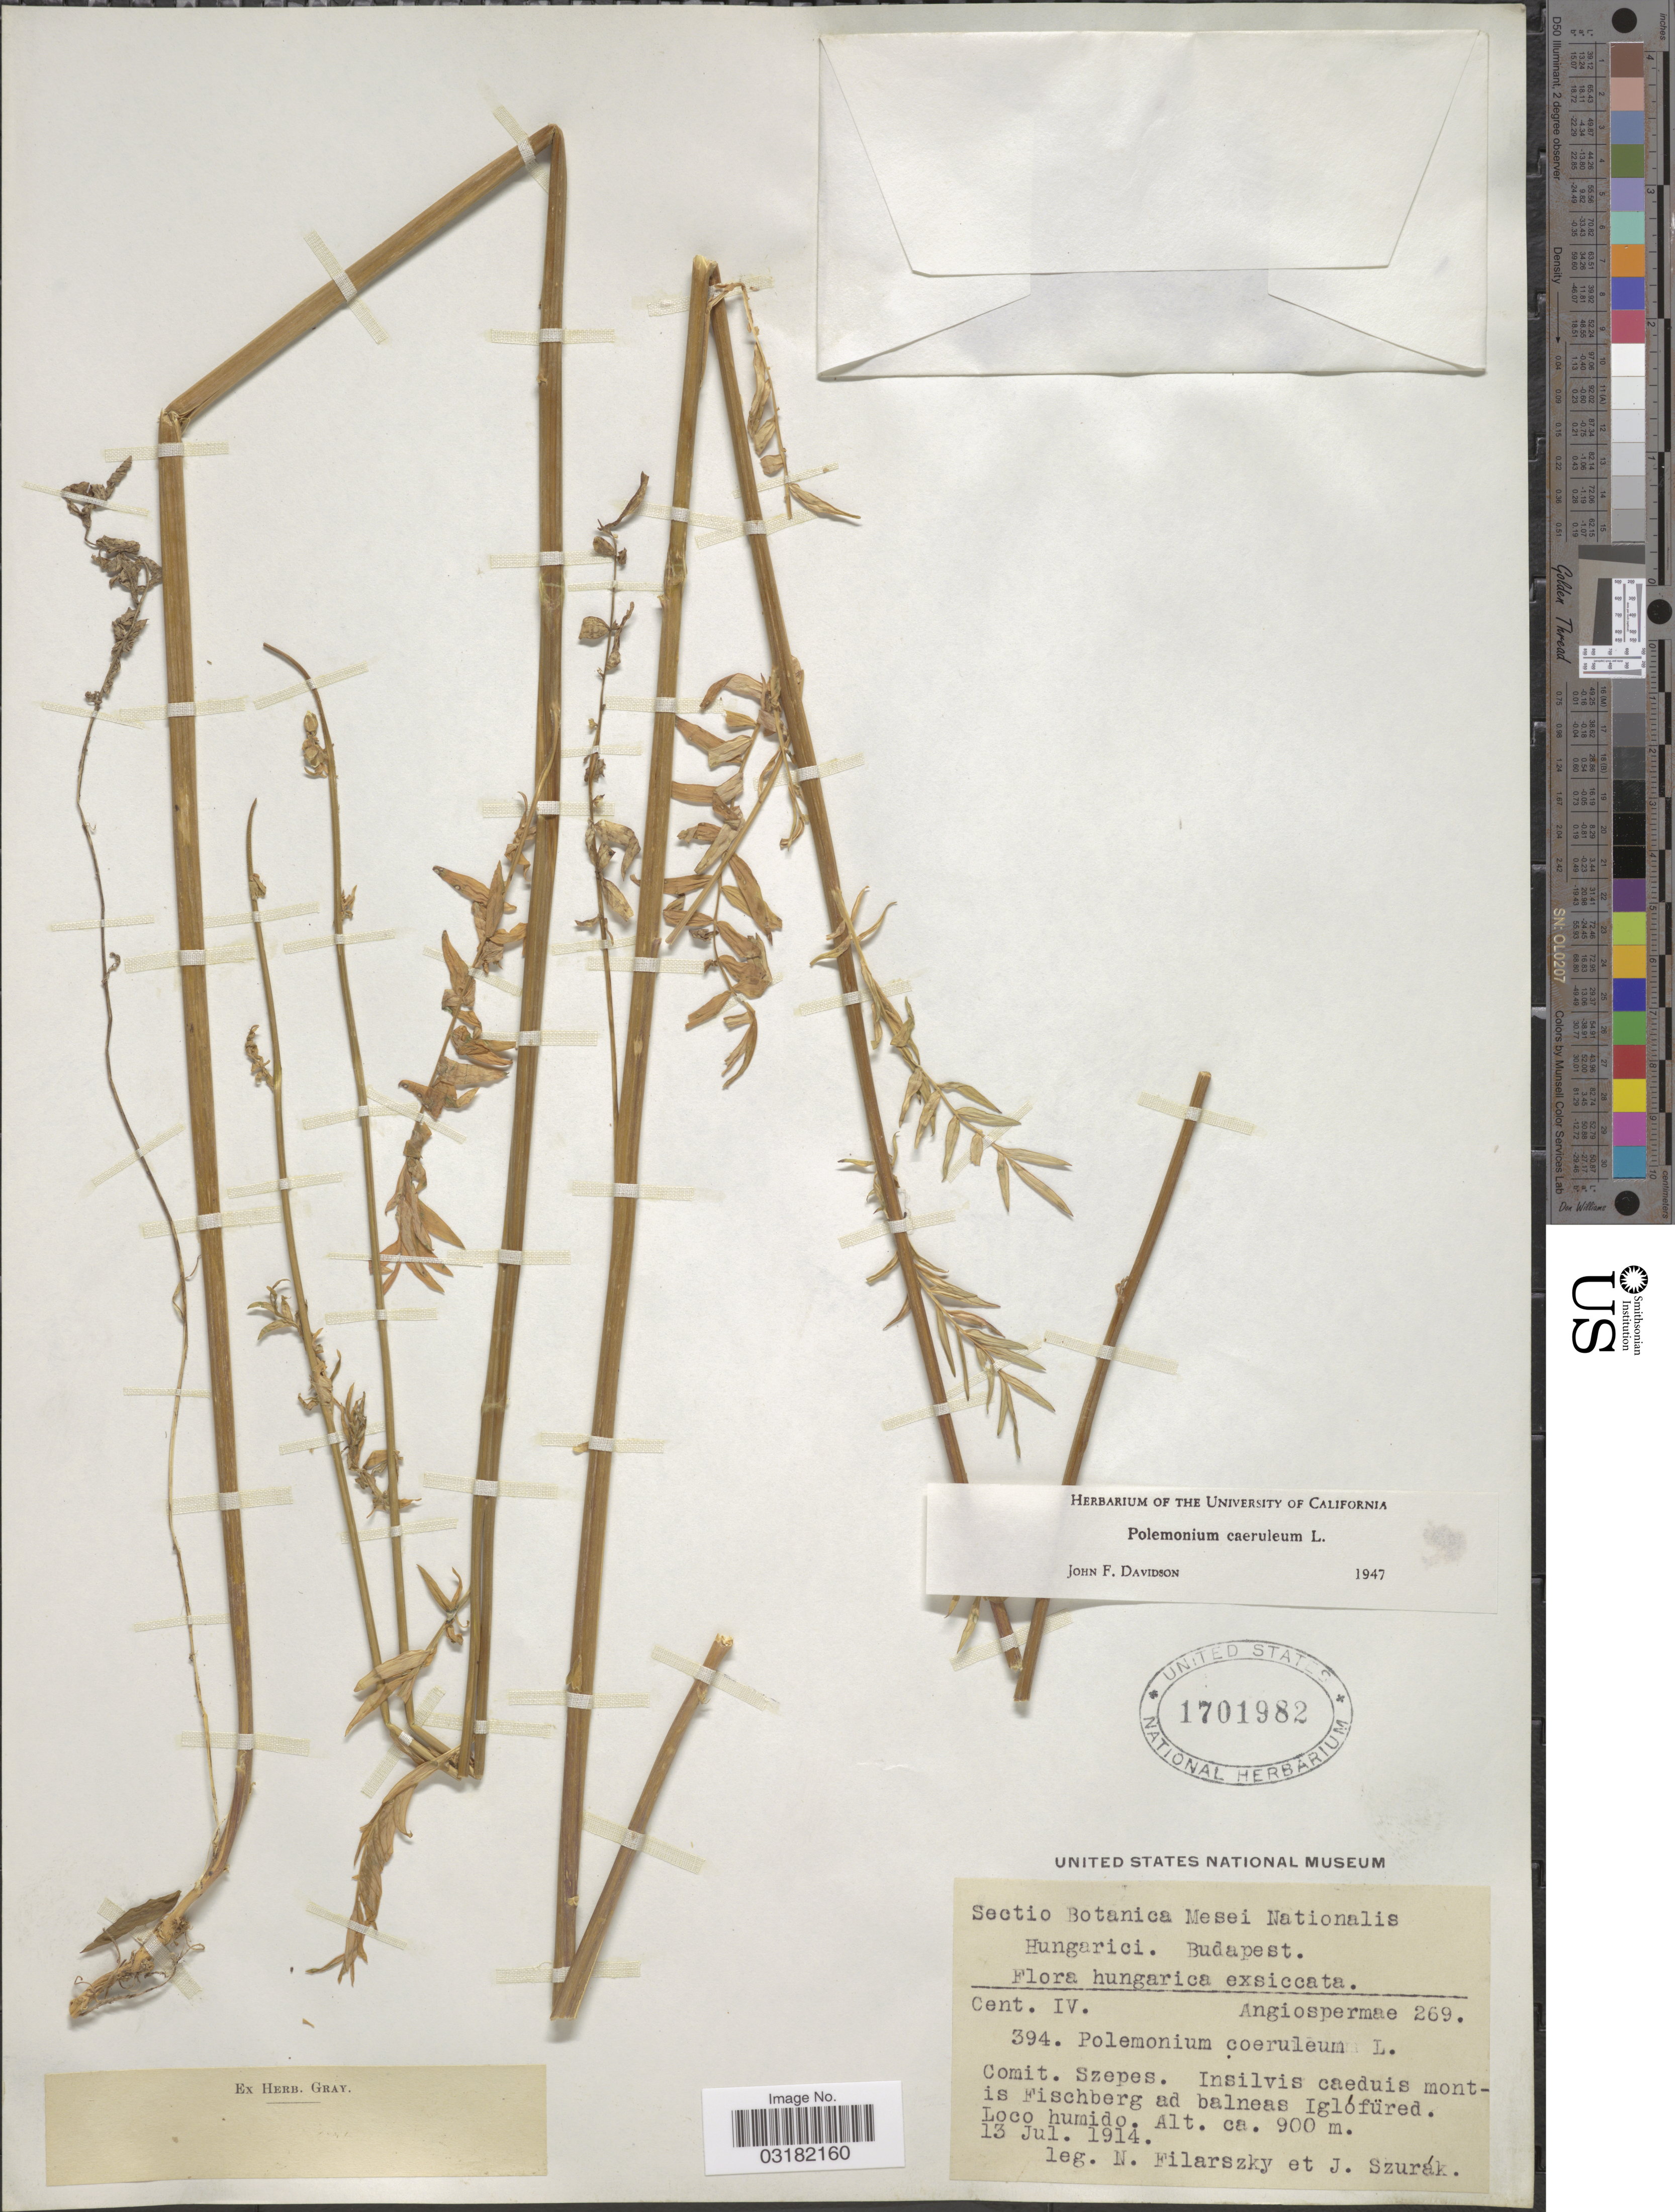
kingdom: Plantae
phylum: Tracheophyta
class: Magnoliopsida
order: Ericales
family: Polemoniaceae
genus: Polemonium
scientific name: Polemonium coeruleum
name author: L.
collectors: N. Filarszky & J. Szurak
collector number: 394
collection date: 1914-07-13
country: Hungary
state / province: Budapest, Capital District of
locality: Budapest. Comit Szepes. Insilvis caeduis montis Fischberg ad balneas Iglófüred.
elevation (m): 900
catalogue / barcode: US 1701982